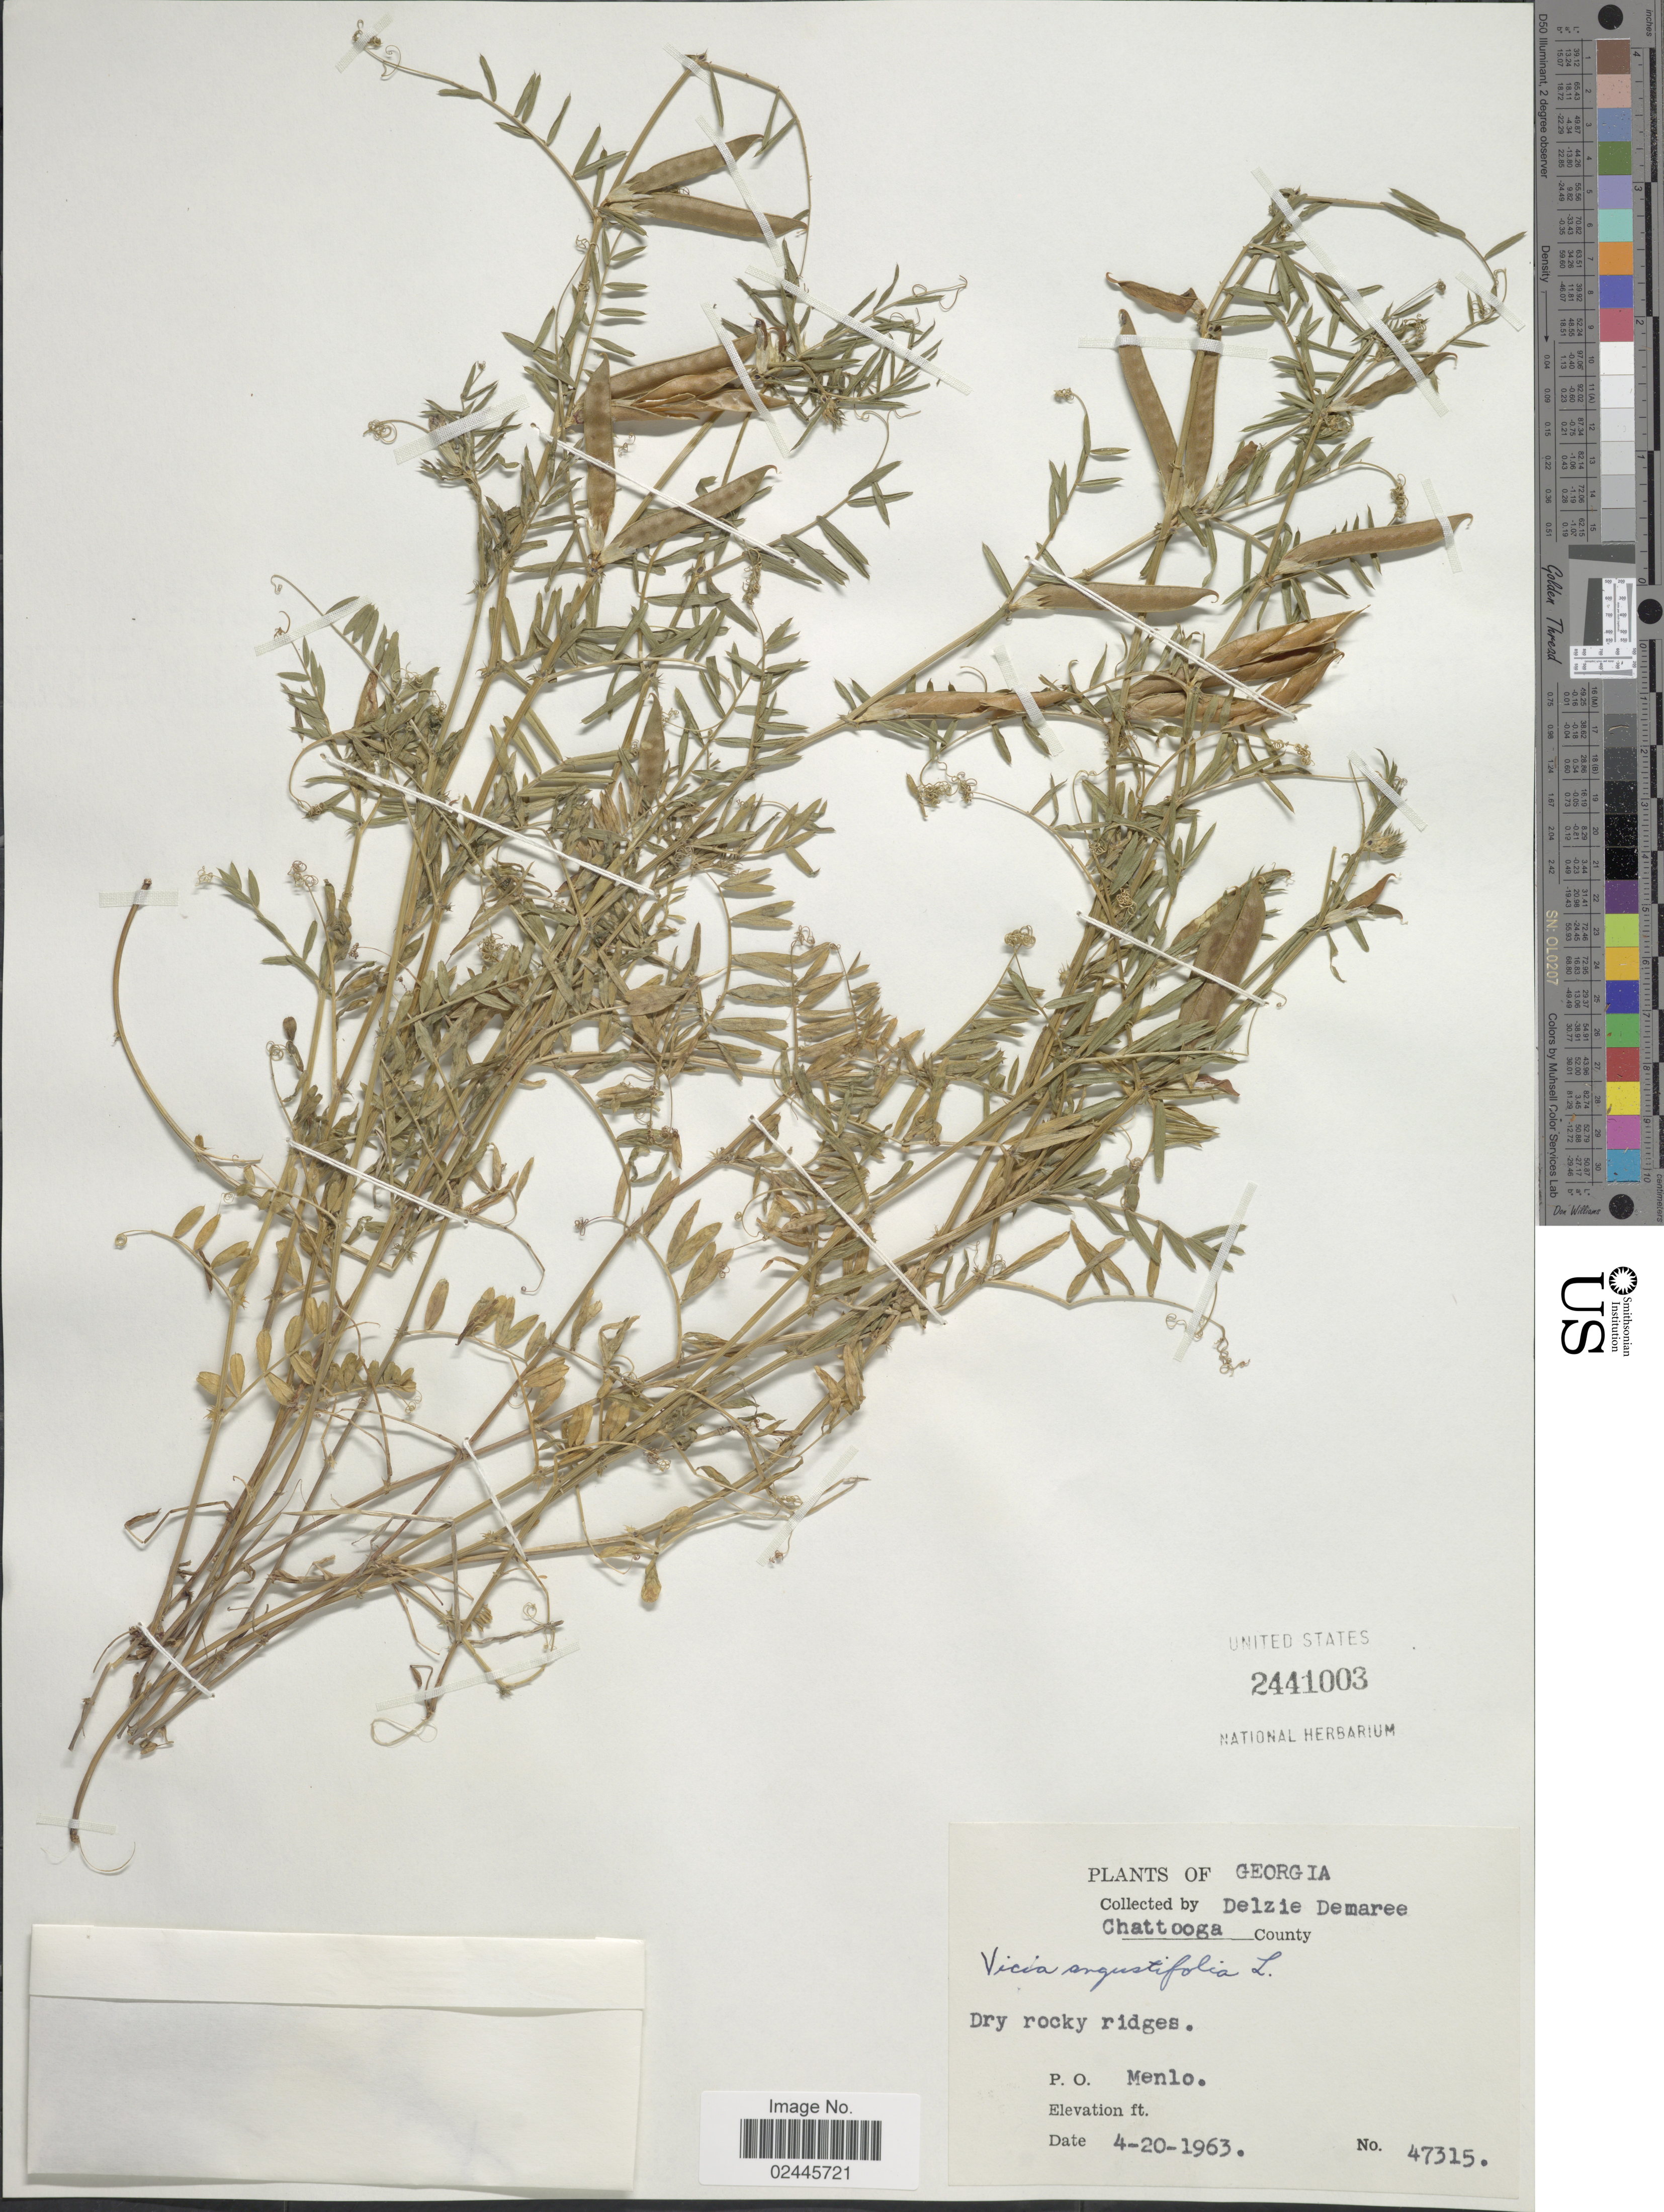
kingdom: Plantae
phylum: Tracheophyta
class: Magnoliopsida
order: Fabales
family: Fabaceae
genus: Vicia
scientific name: Vicia angustifolia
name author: L.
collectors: D. Demaree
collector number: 47315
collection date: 1963-04-20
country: United States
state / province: Georgia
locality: Chattooga Country. P.O. Menlo.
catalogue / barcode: US 2441003